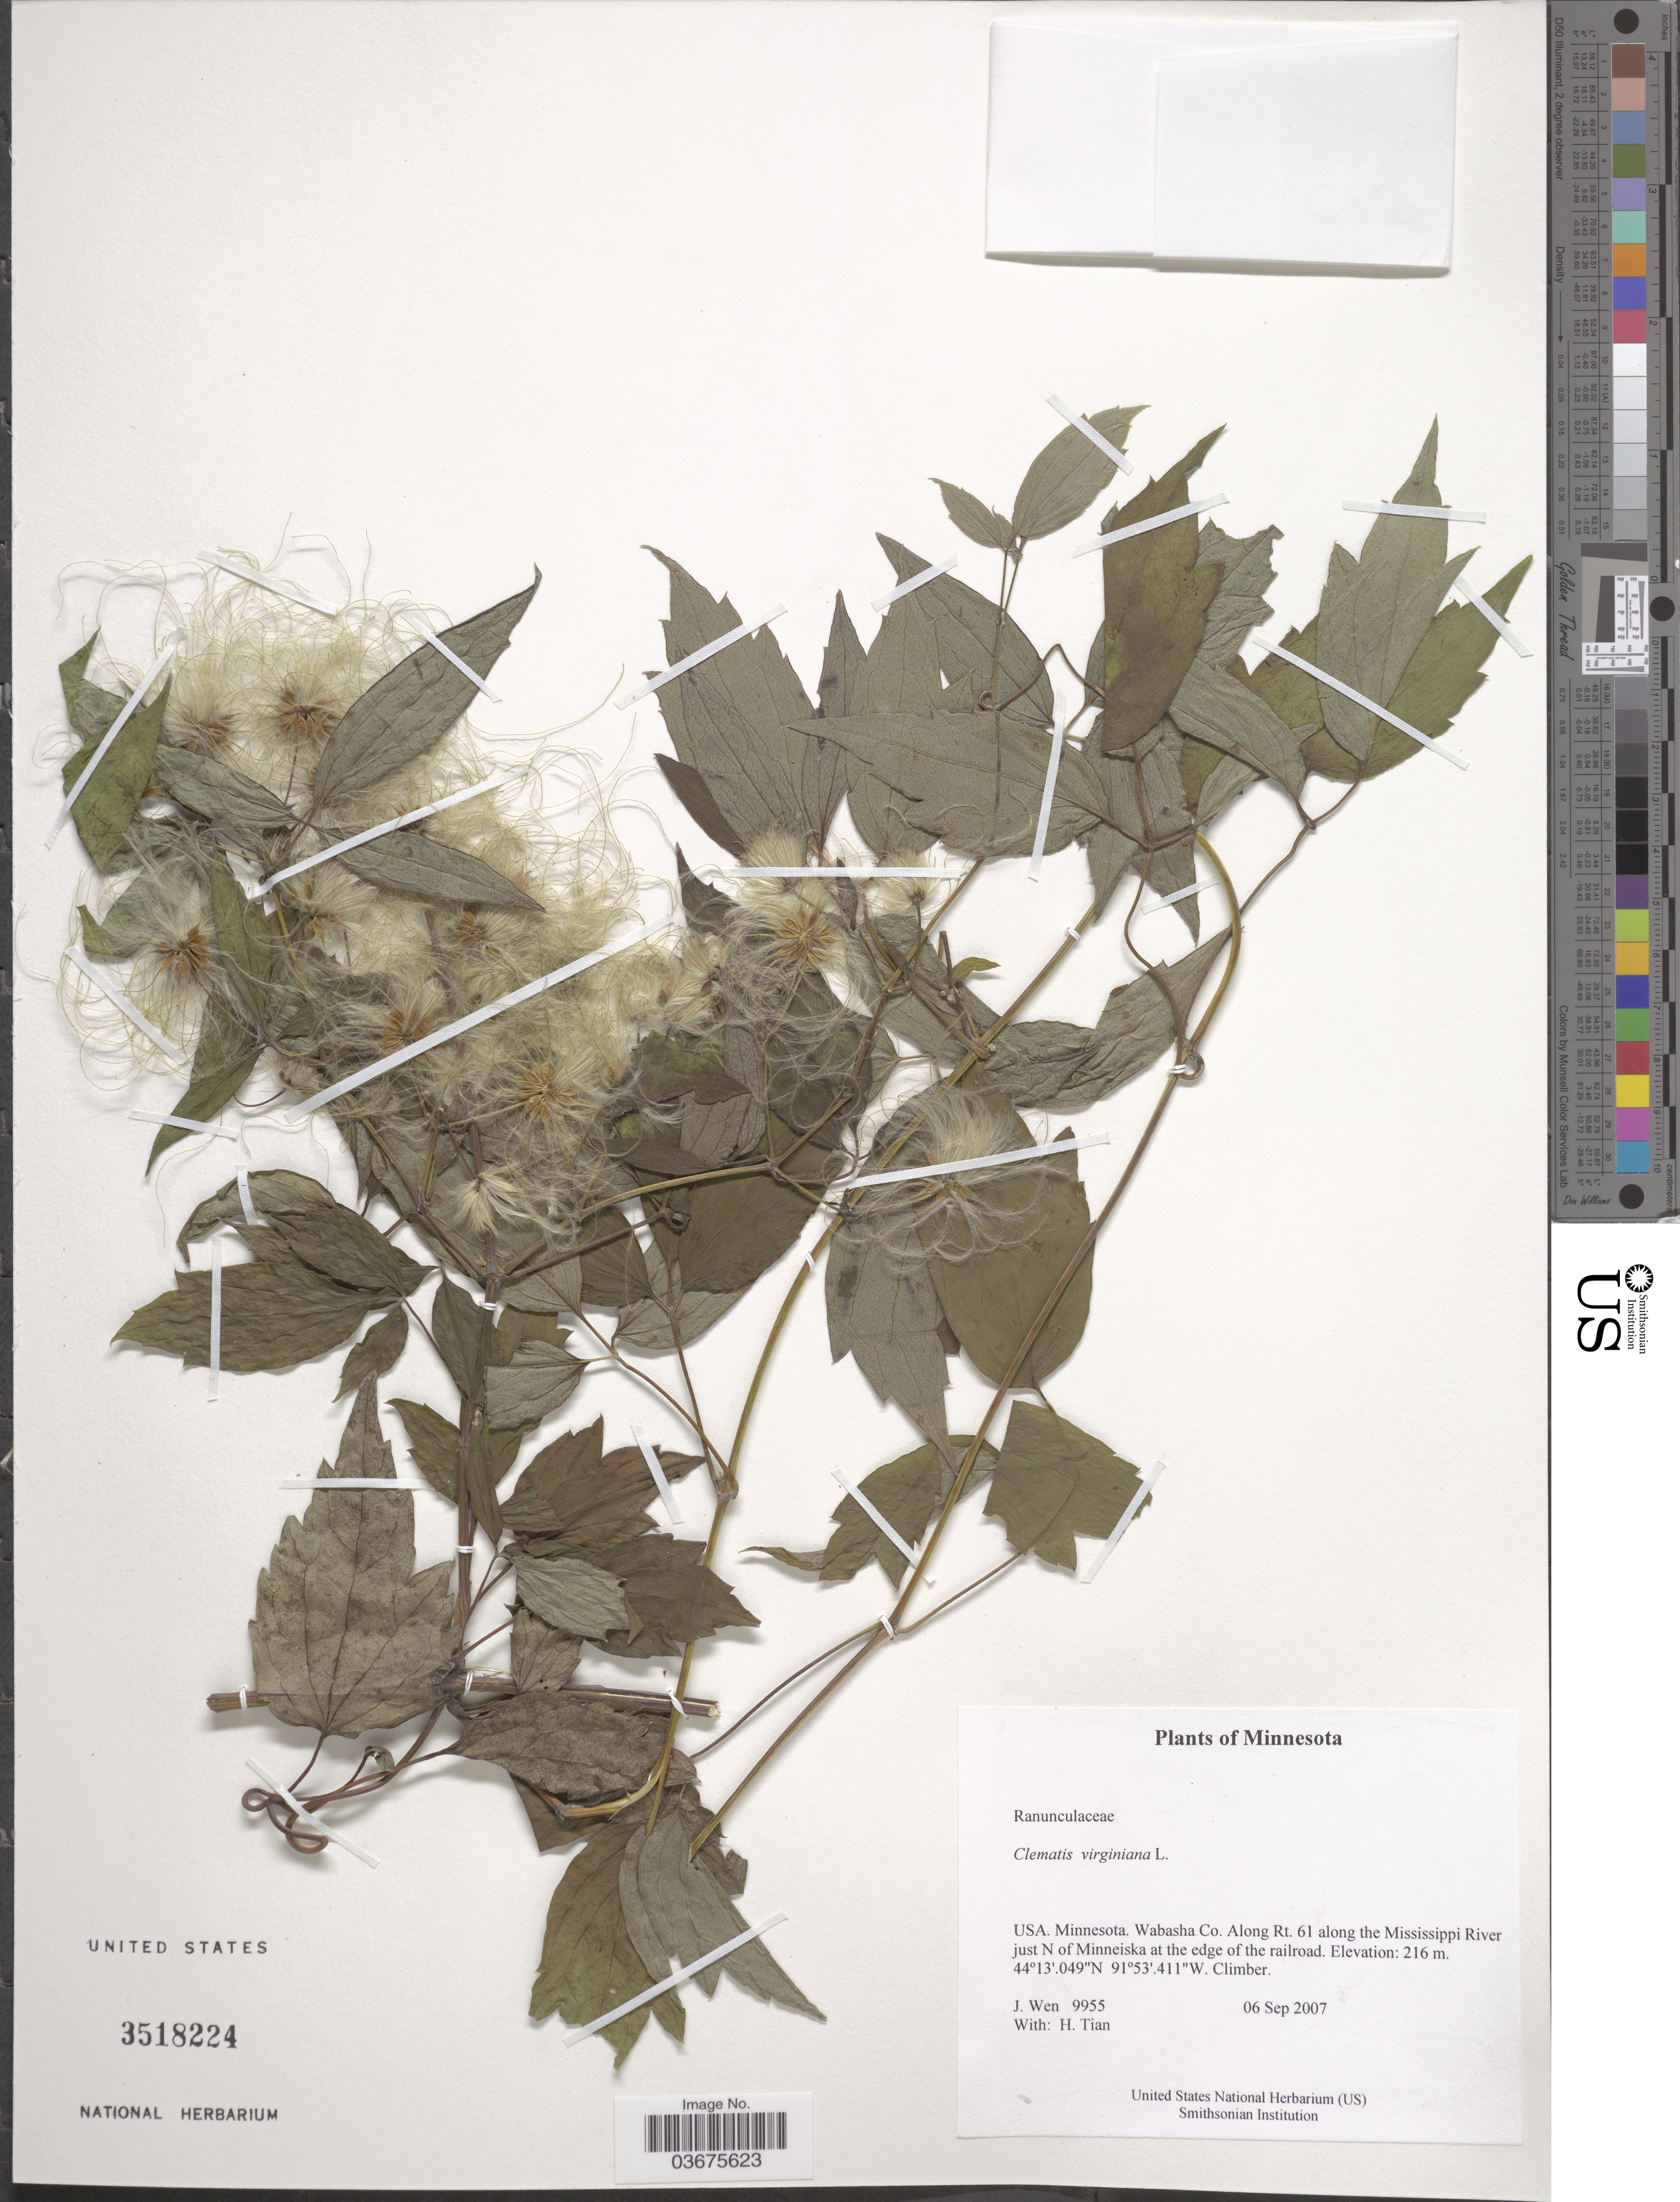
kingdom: Plantae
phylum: Tracheophyta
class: Magnoliopsida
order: Ranunculales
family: Ranunculaceae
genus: Clematis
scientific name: Clematis virginiana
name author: L.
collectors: J. Wen & H. Tian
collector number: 9955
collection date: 2007-09-06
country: United States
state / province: Minnesota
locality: USA. Minnesota. Wabasha Co. Along Rt. 61 along the Mississippi River just N of Minneiska at the edge of the railroad.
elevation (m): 216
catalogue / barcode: US 3518224